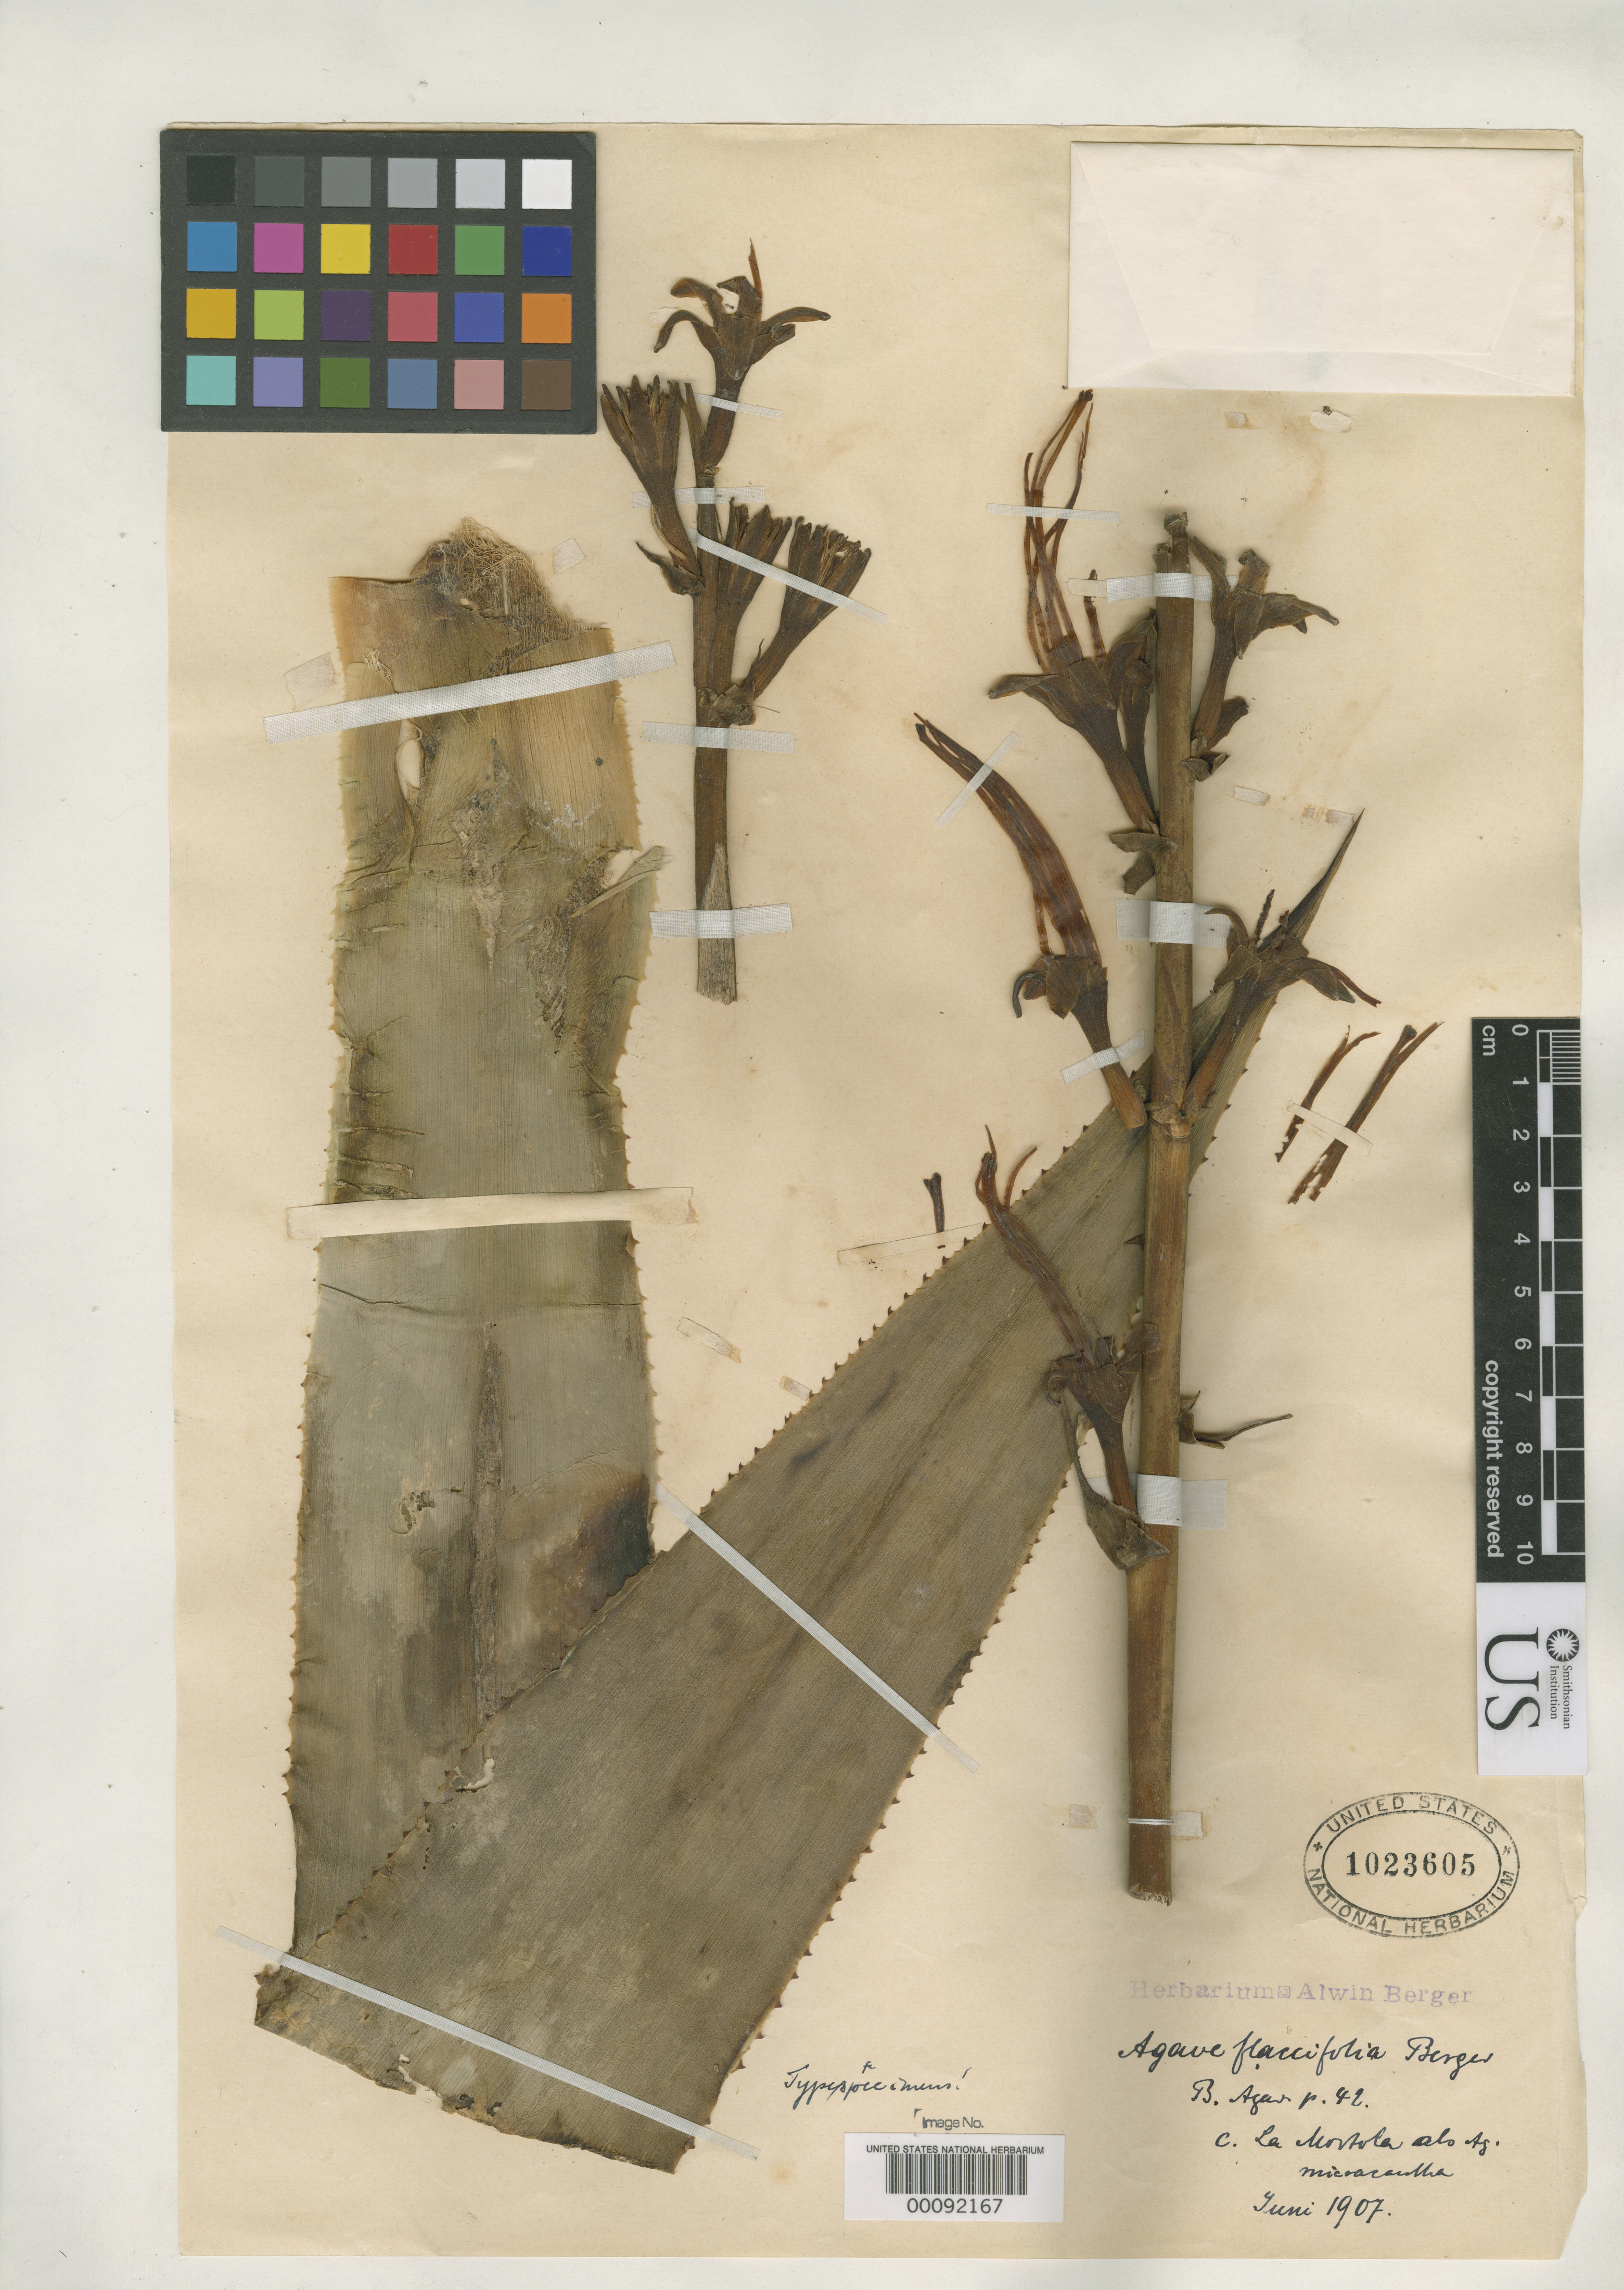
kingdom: Plantae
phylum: Tracheophyta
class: Liliopsida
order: Asparagales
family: Asparagaceae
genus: Agave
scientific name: Agave flaccifolia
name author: A. Berger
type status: Type Collection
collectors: A. Berger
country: Mexico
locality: Cultivated at La Mortola, Italy.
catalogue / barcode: US 1023605